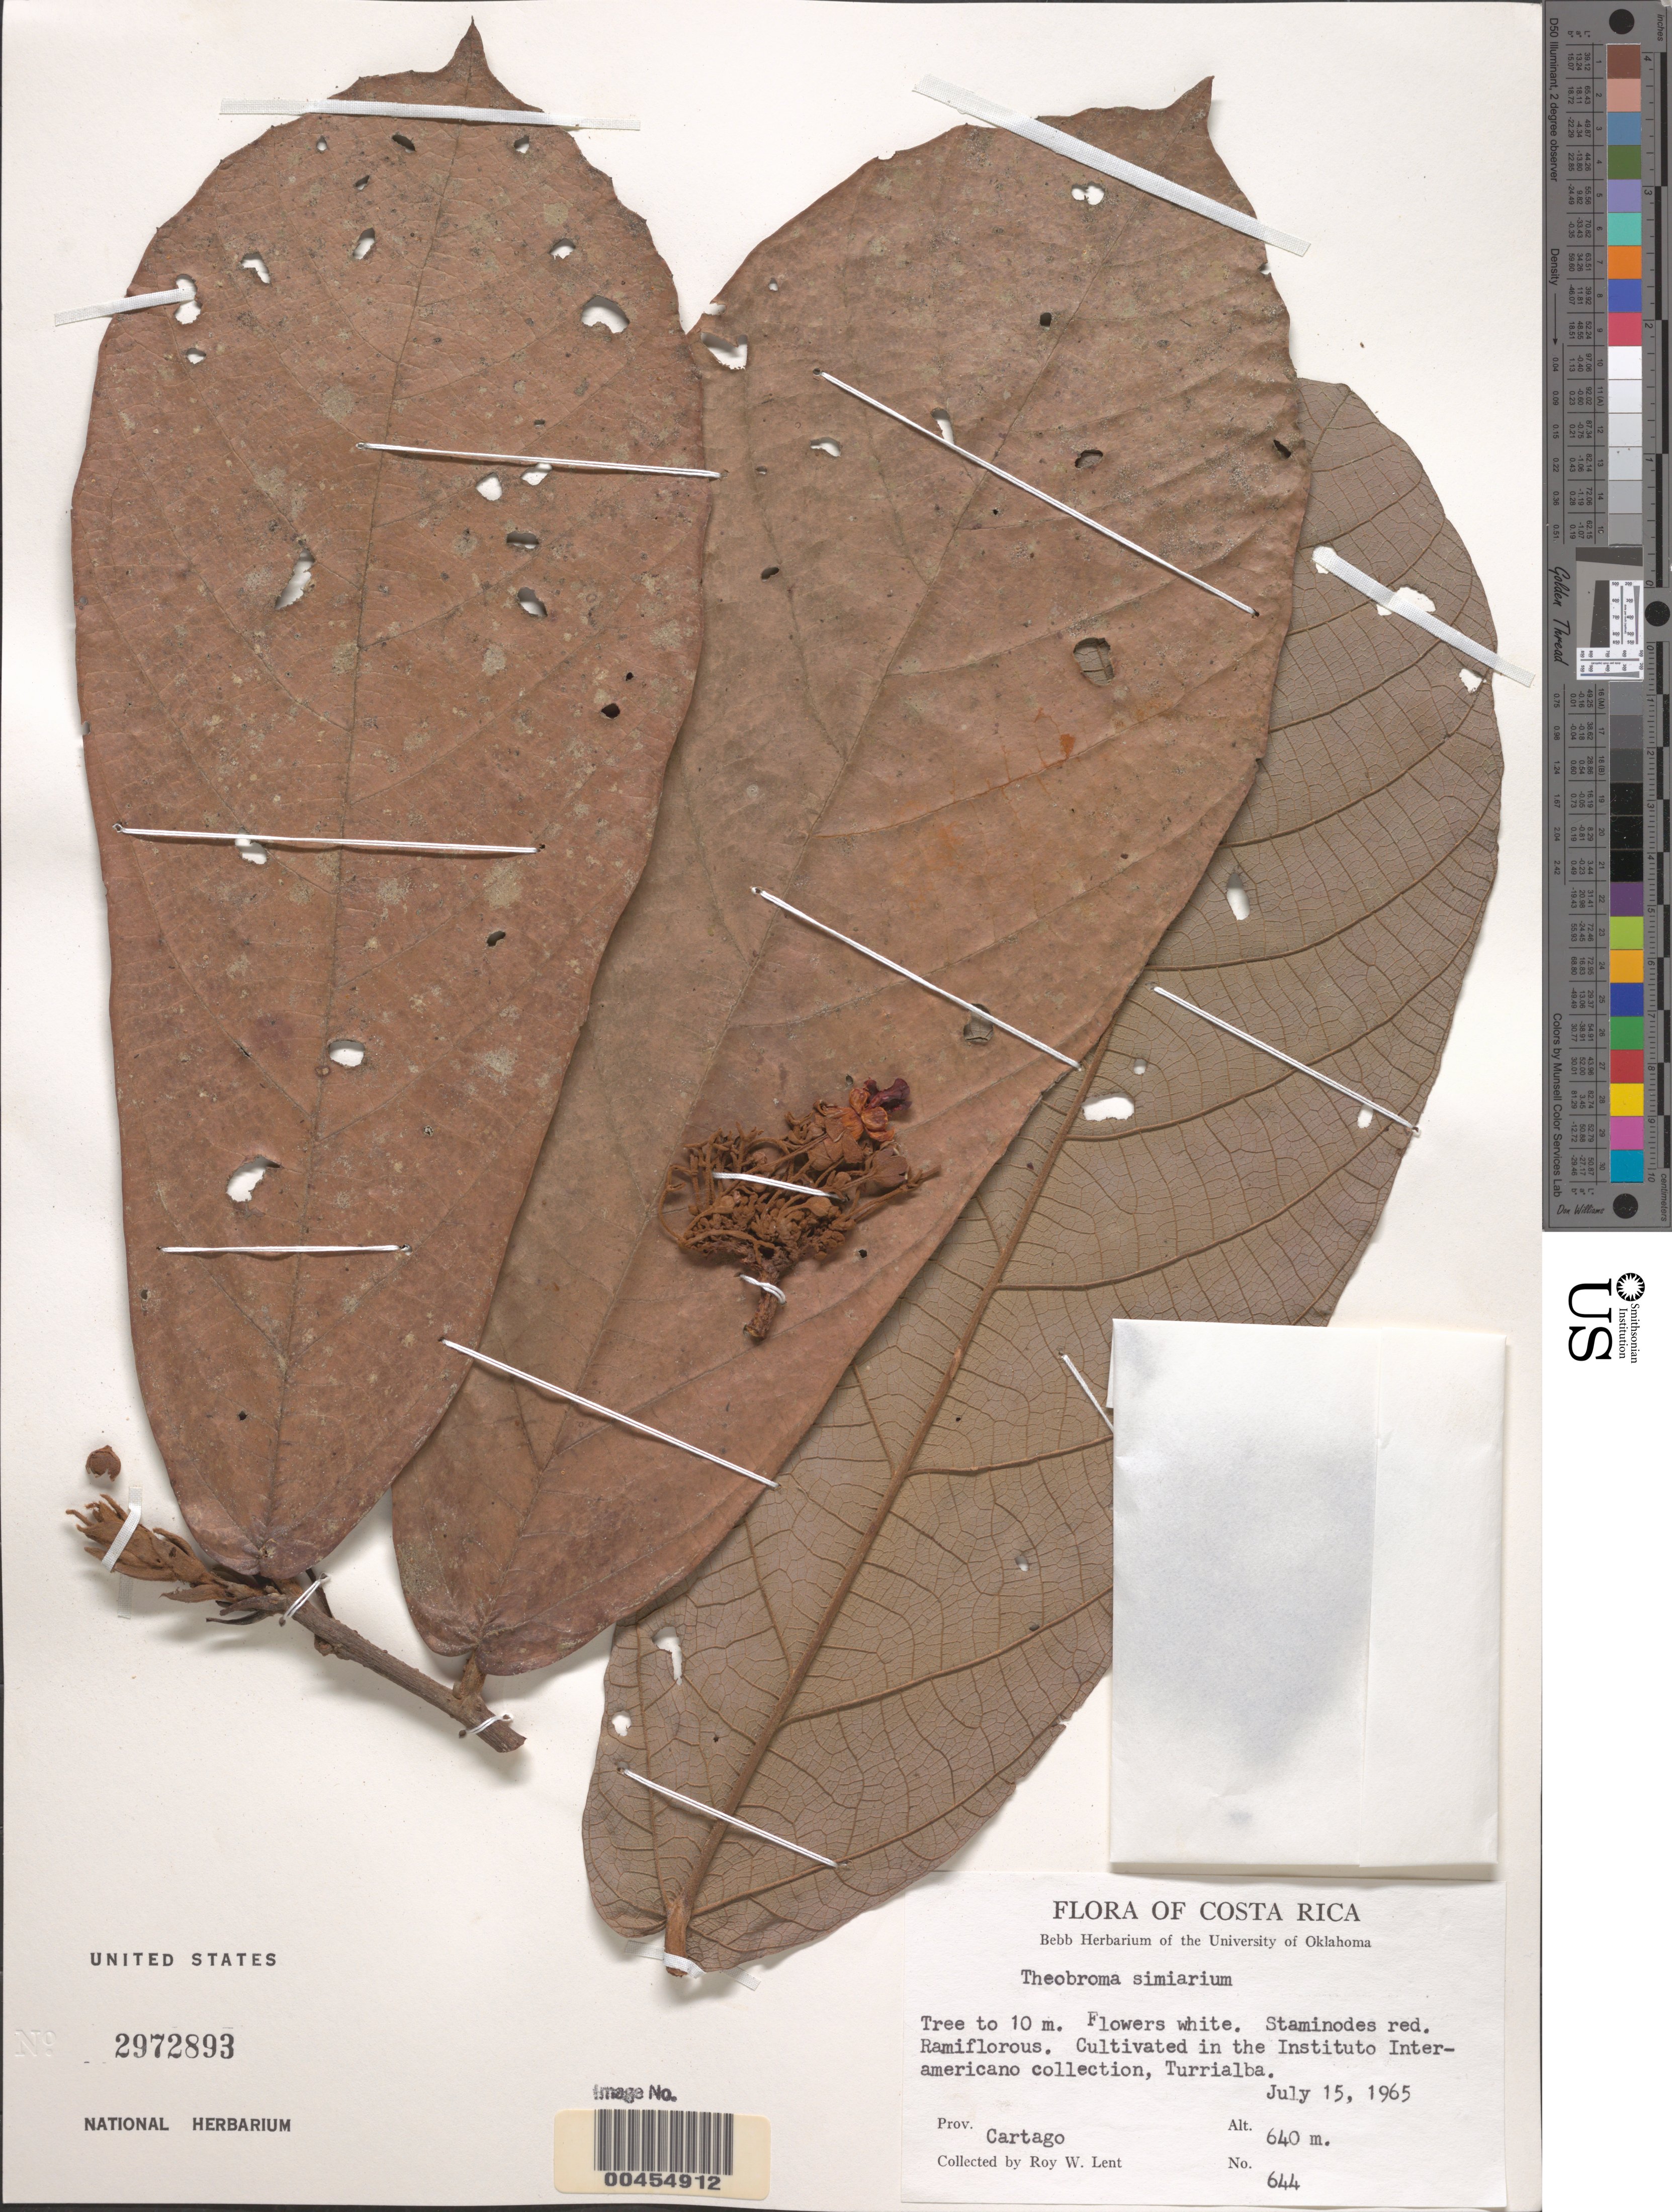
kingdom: Plantae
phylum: Tracheophyta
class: Magnoliopsida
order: Malvales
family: Malvaceae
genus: Theobroma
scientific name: Theobroma simiarum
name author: Donn. Sm.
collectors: R. W. Lent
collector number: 644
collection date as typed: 15 Jul 1965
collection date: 1965-07-15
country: Costa Rica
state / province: Cartago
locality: Turrialba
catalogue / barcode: US 2972893